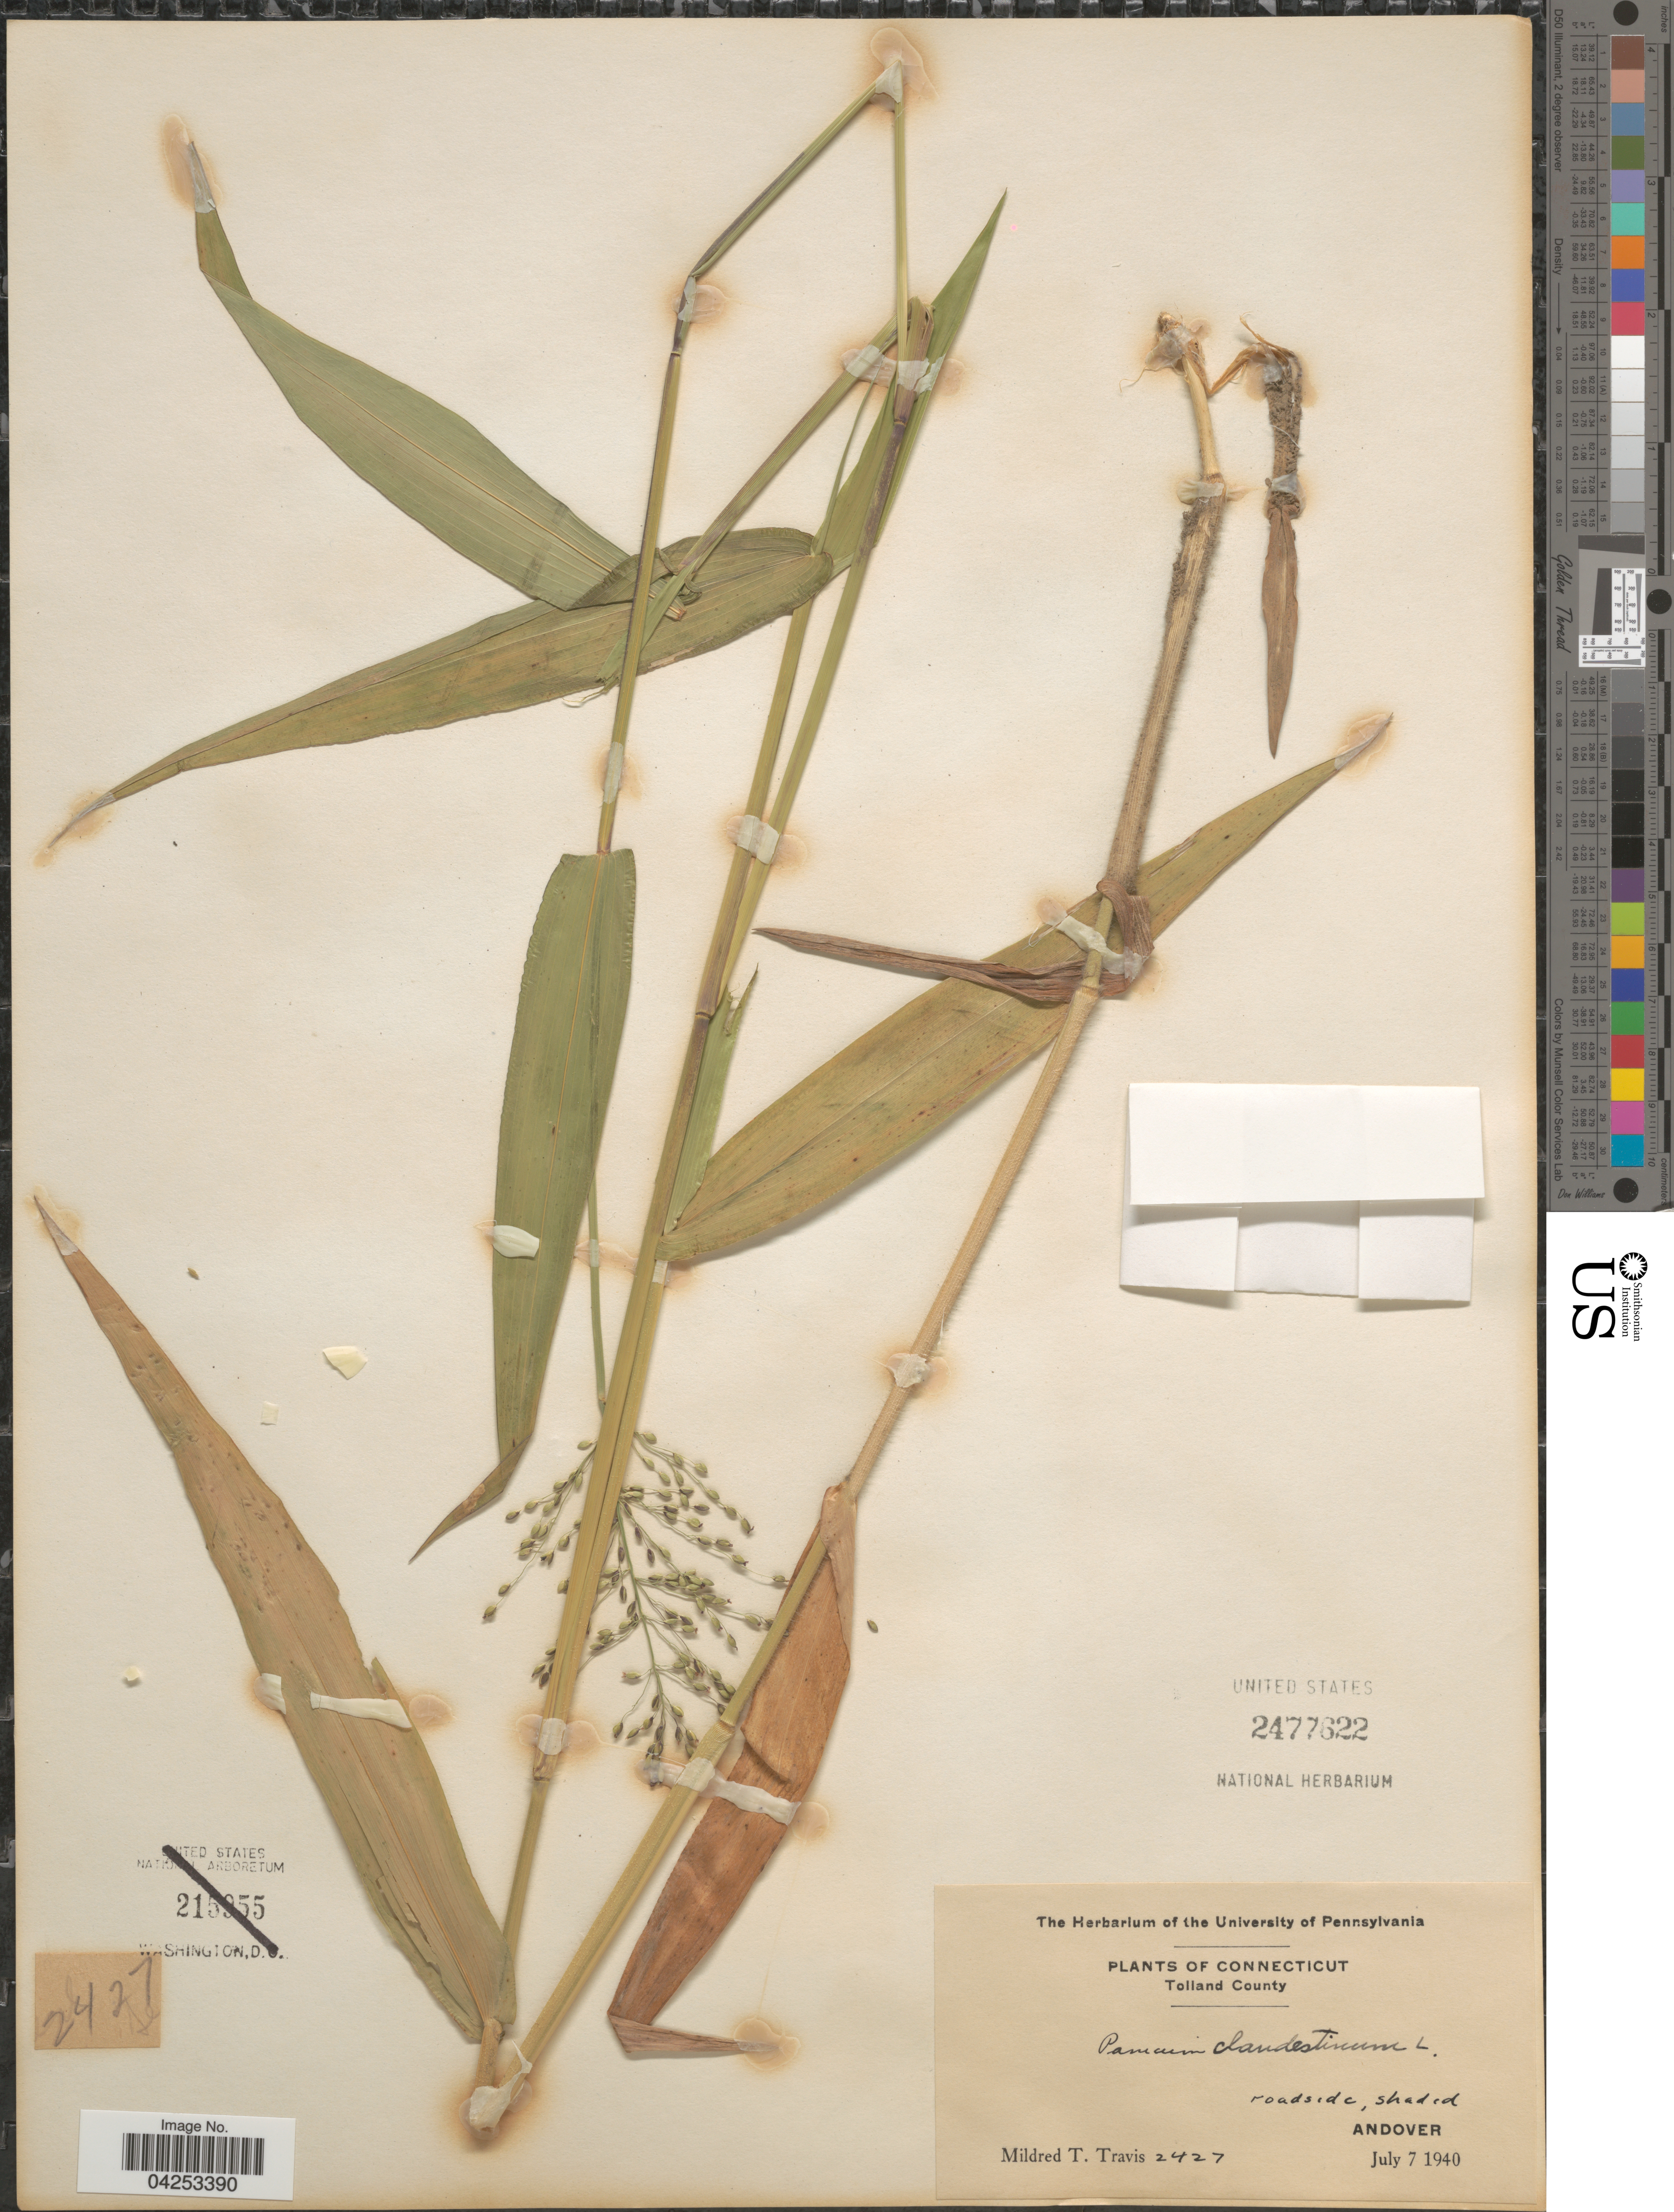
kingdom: Plantae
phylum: Tracheophyta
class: Liliopsida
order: Poales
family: Poaceae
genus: Dichanthelium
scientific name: Dichanthelium clandestinum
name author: (L.) Gould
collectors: M. Travis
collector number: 2427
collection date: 1940-07-07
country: United States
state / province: Connecticut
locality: Tolland County. Andover.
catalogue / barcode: US 2477622